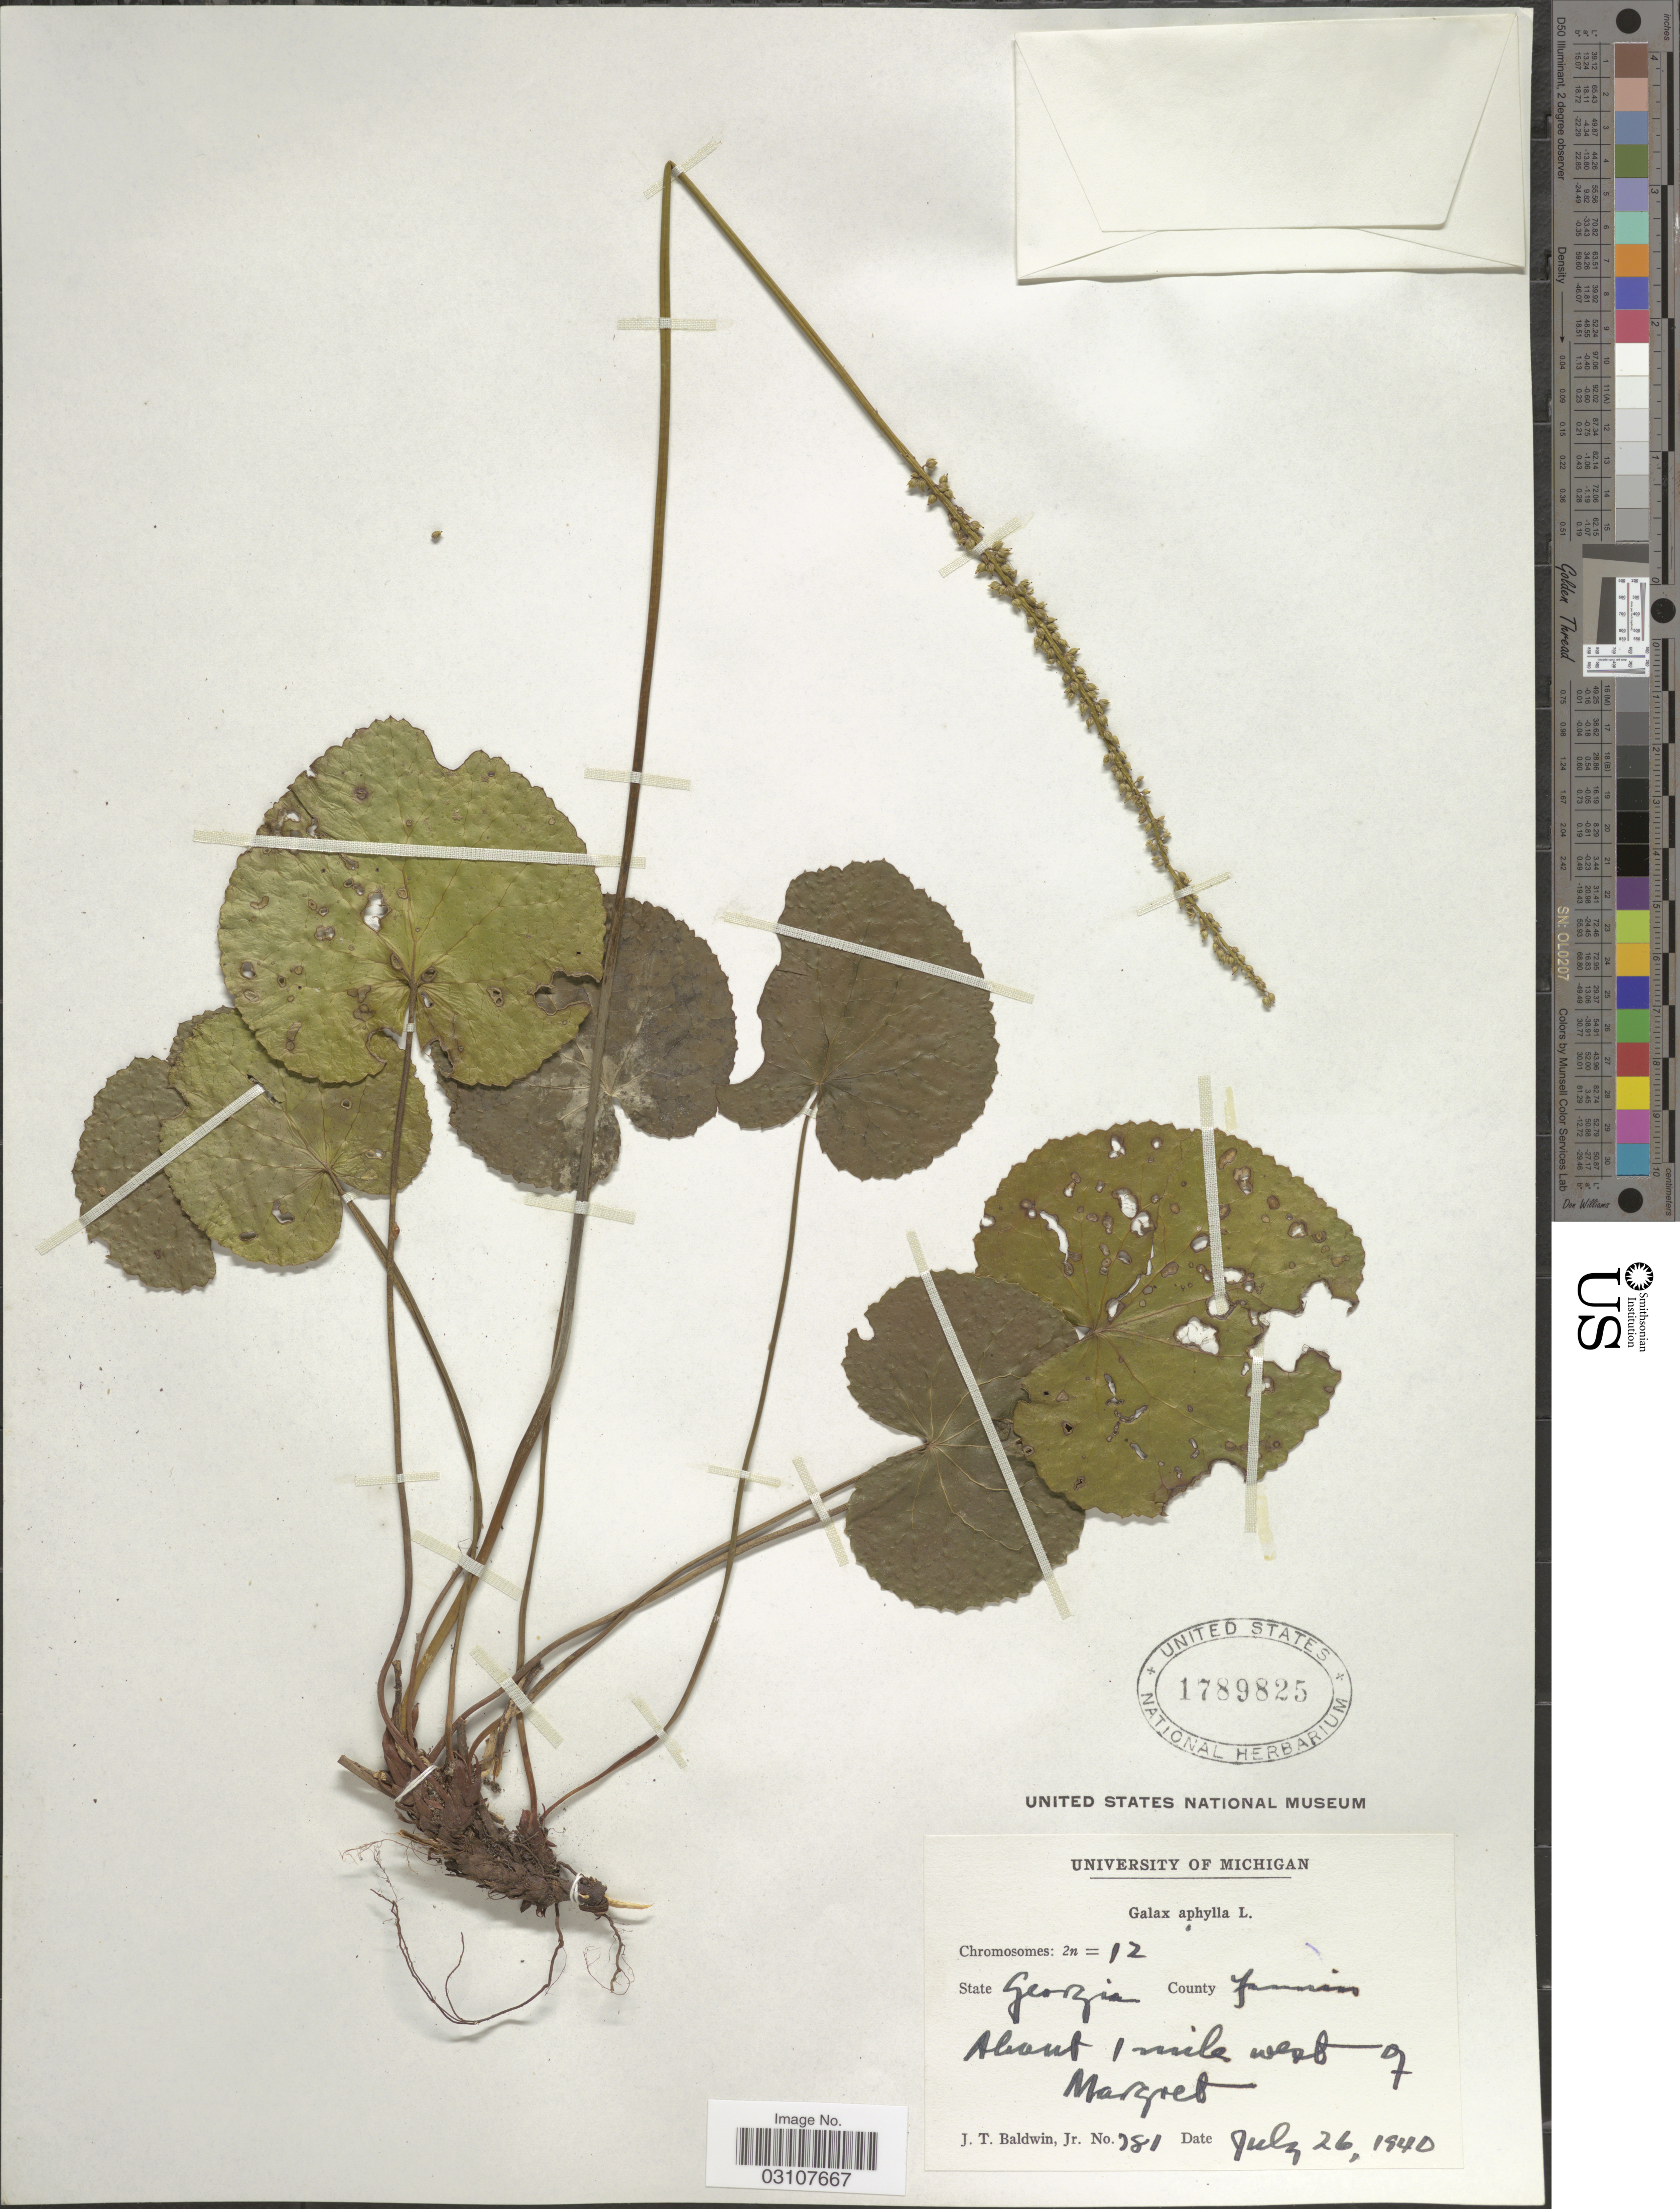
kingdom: Plantae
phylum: Tracheophyta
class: Magnoliopsida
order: Ericales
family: Diapensiaceae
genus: Galax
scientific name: Galax urceolata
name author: (Poir.) Brummitt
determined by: Gaynor, Michelle L., (FLAS), University of Florida (UNITED STATES)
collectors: J. T. Baldwin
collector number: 781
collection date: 1940-07-26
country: United States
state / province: Georgia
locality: County Fannin. About 1 mile west of Margret.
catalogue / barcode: US 1789825